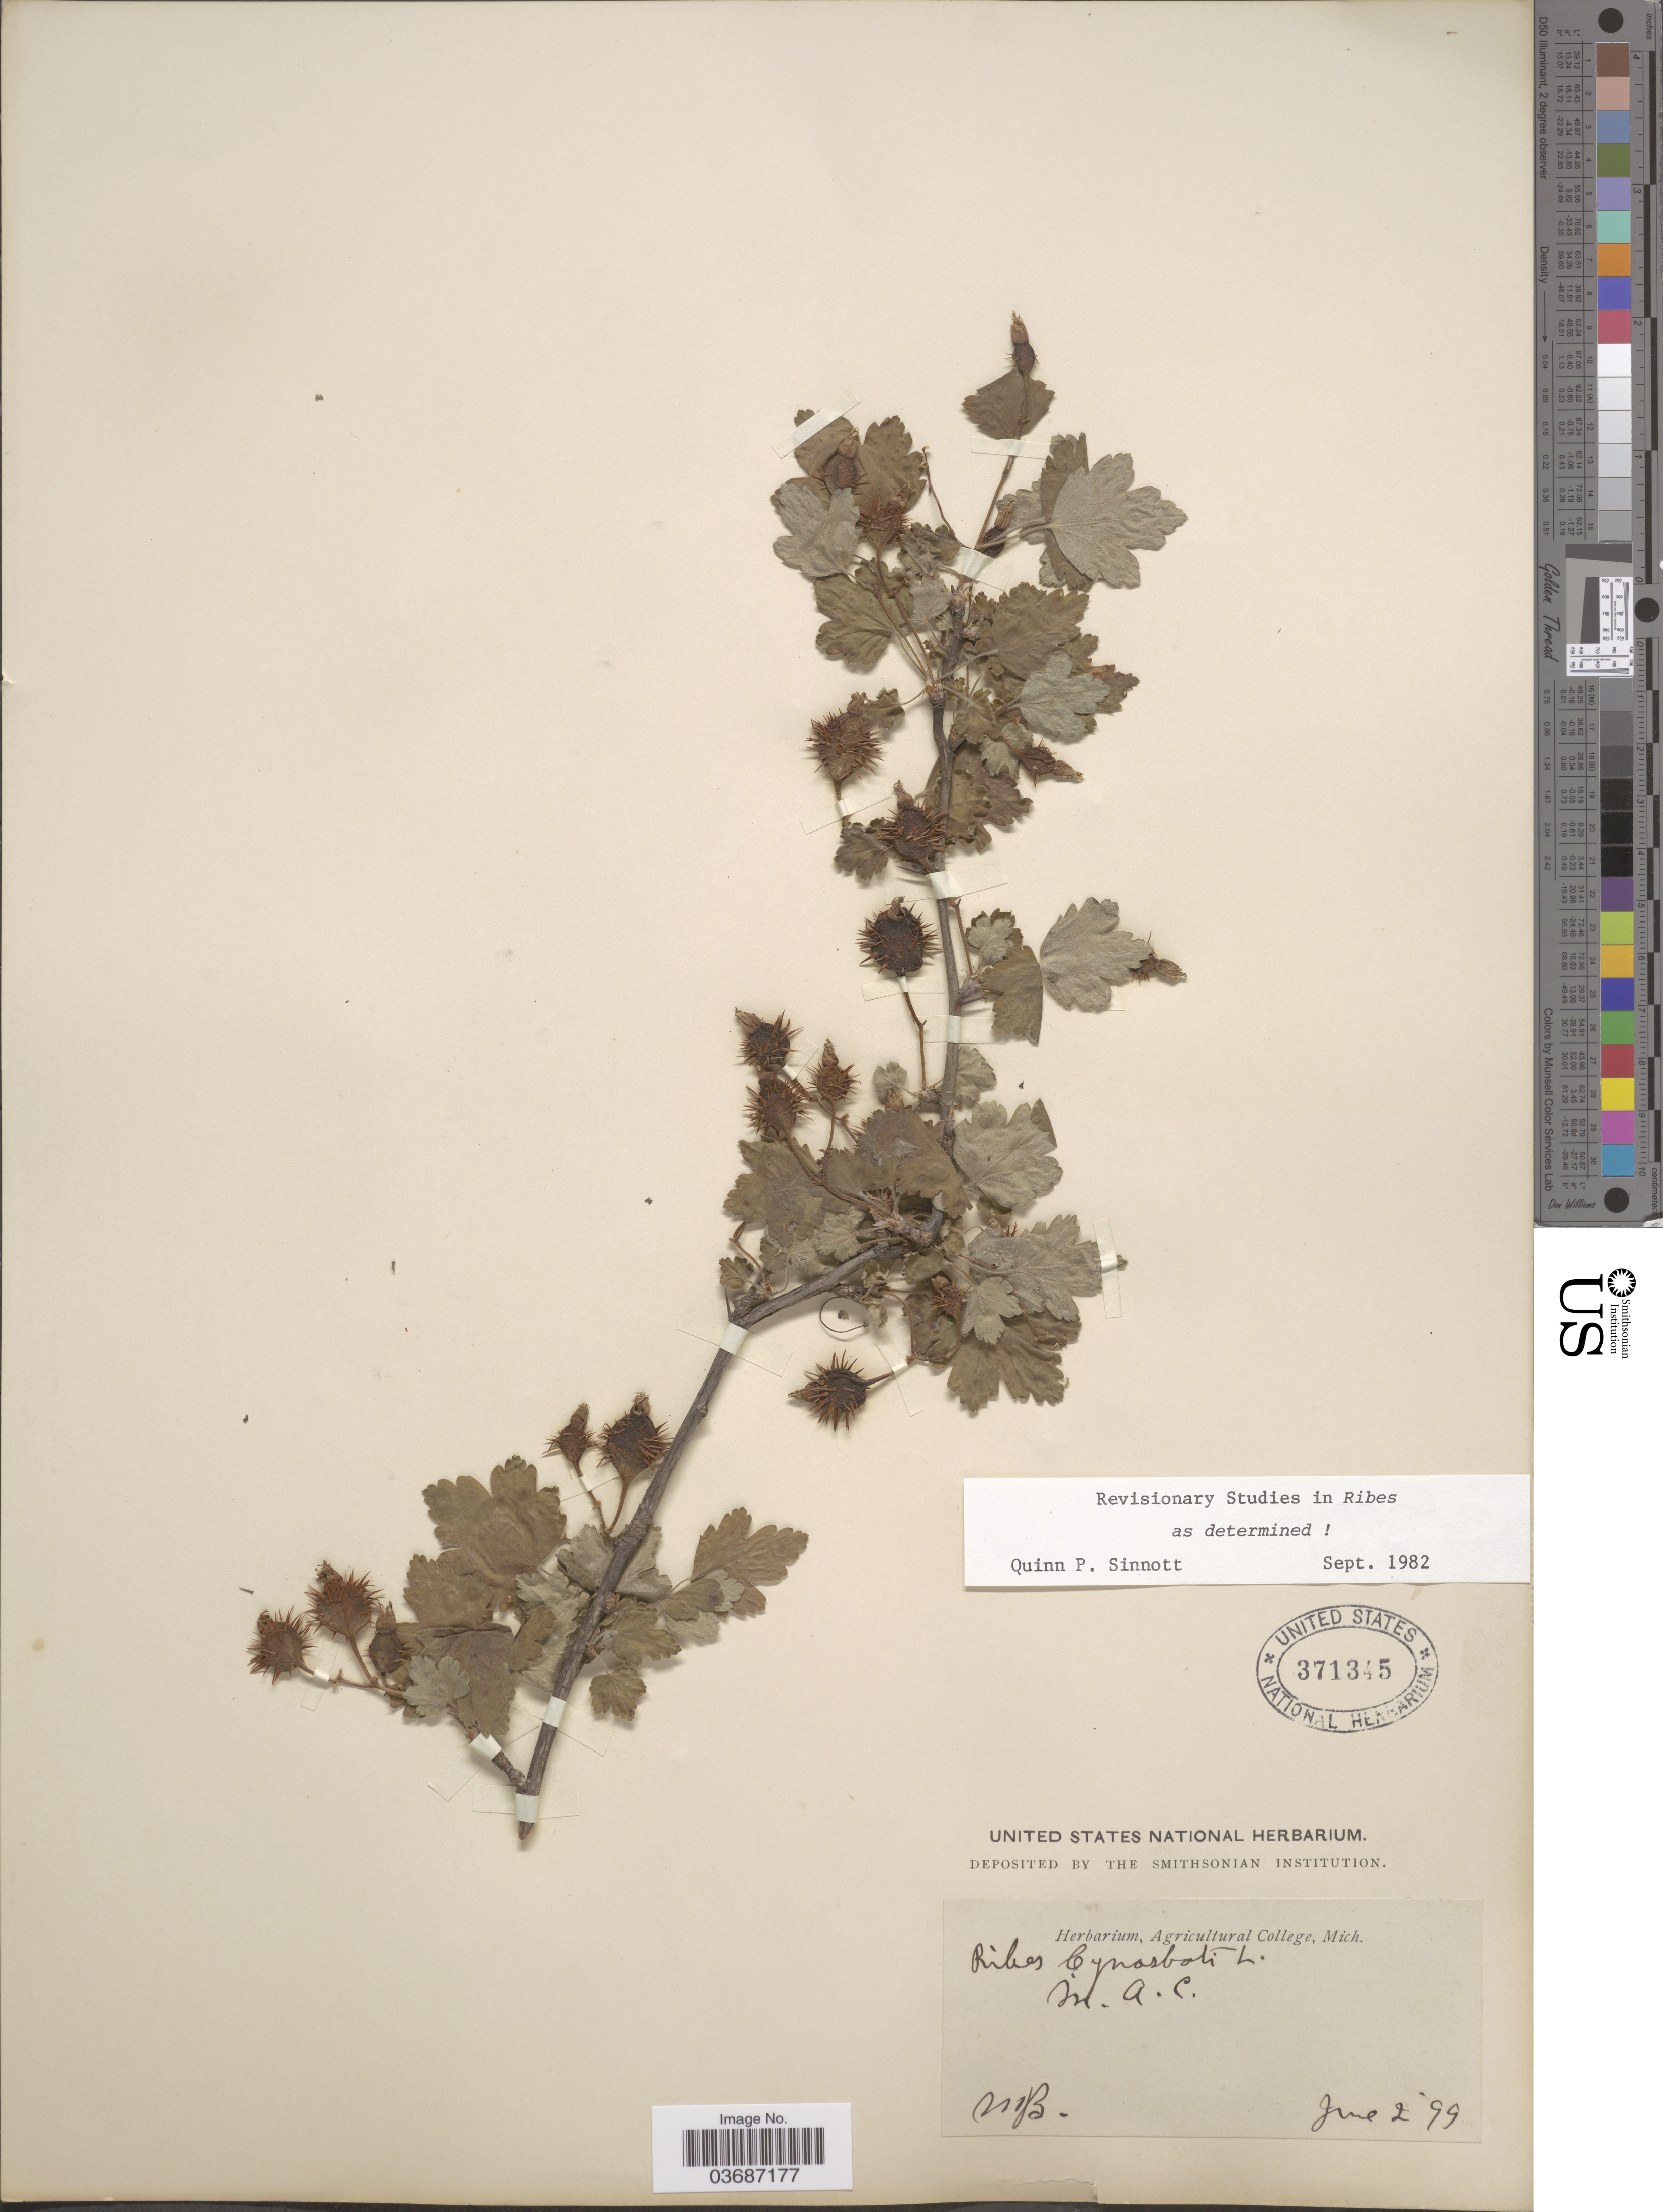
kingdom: Plantae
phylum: Tracheophyta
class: Magnoliopsida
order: Saxifragales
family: Grossulariaceae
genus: Ribes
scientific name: Ribes cynosbati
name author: L.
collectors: M. B.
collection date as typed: Transcribed d/m/y: 2/6/99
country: United States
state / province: Michigan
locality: M.A.C.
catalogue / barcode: US 371345